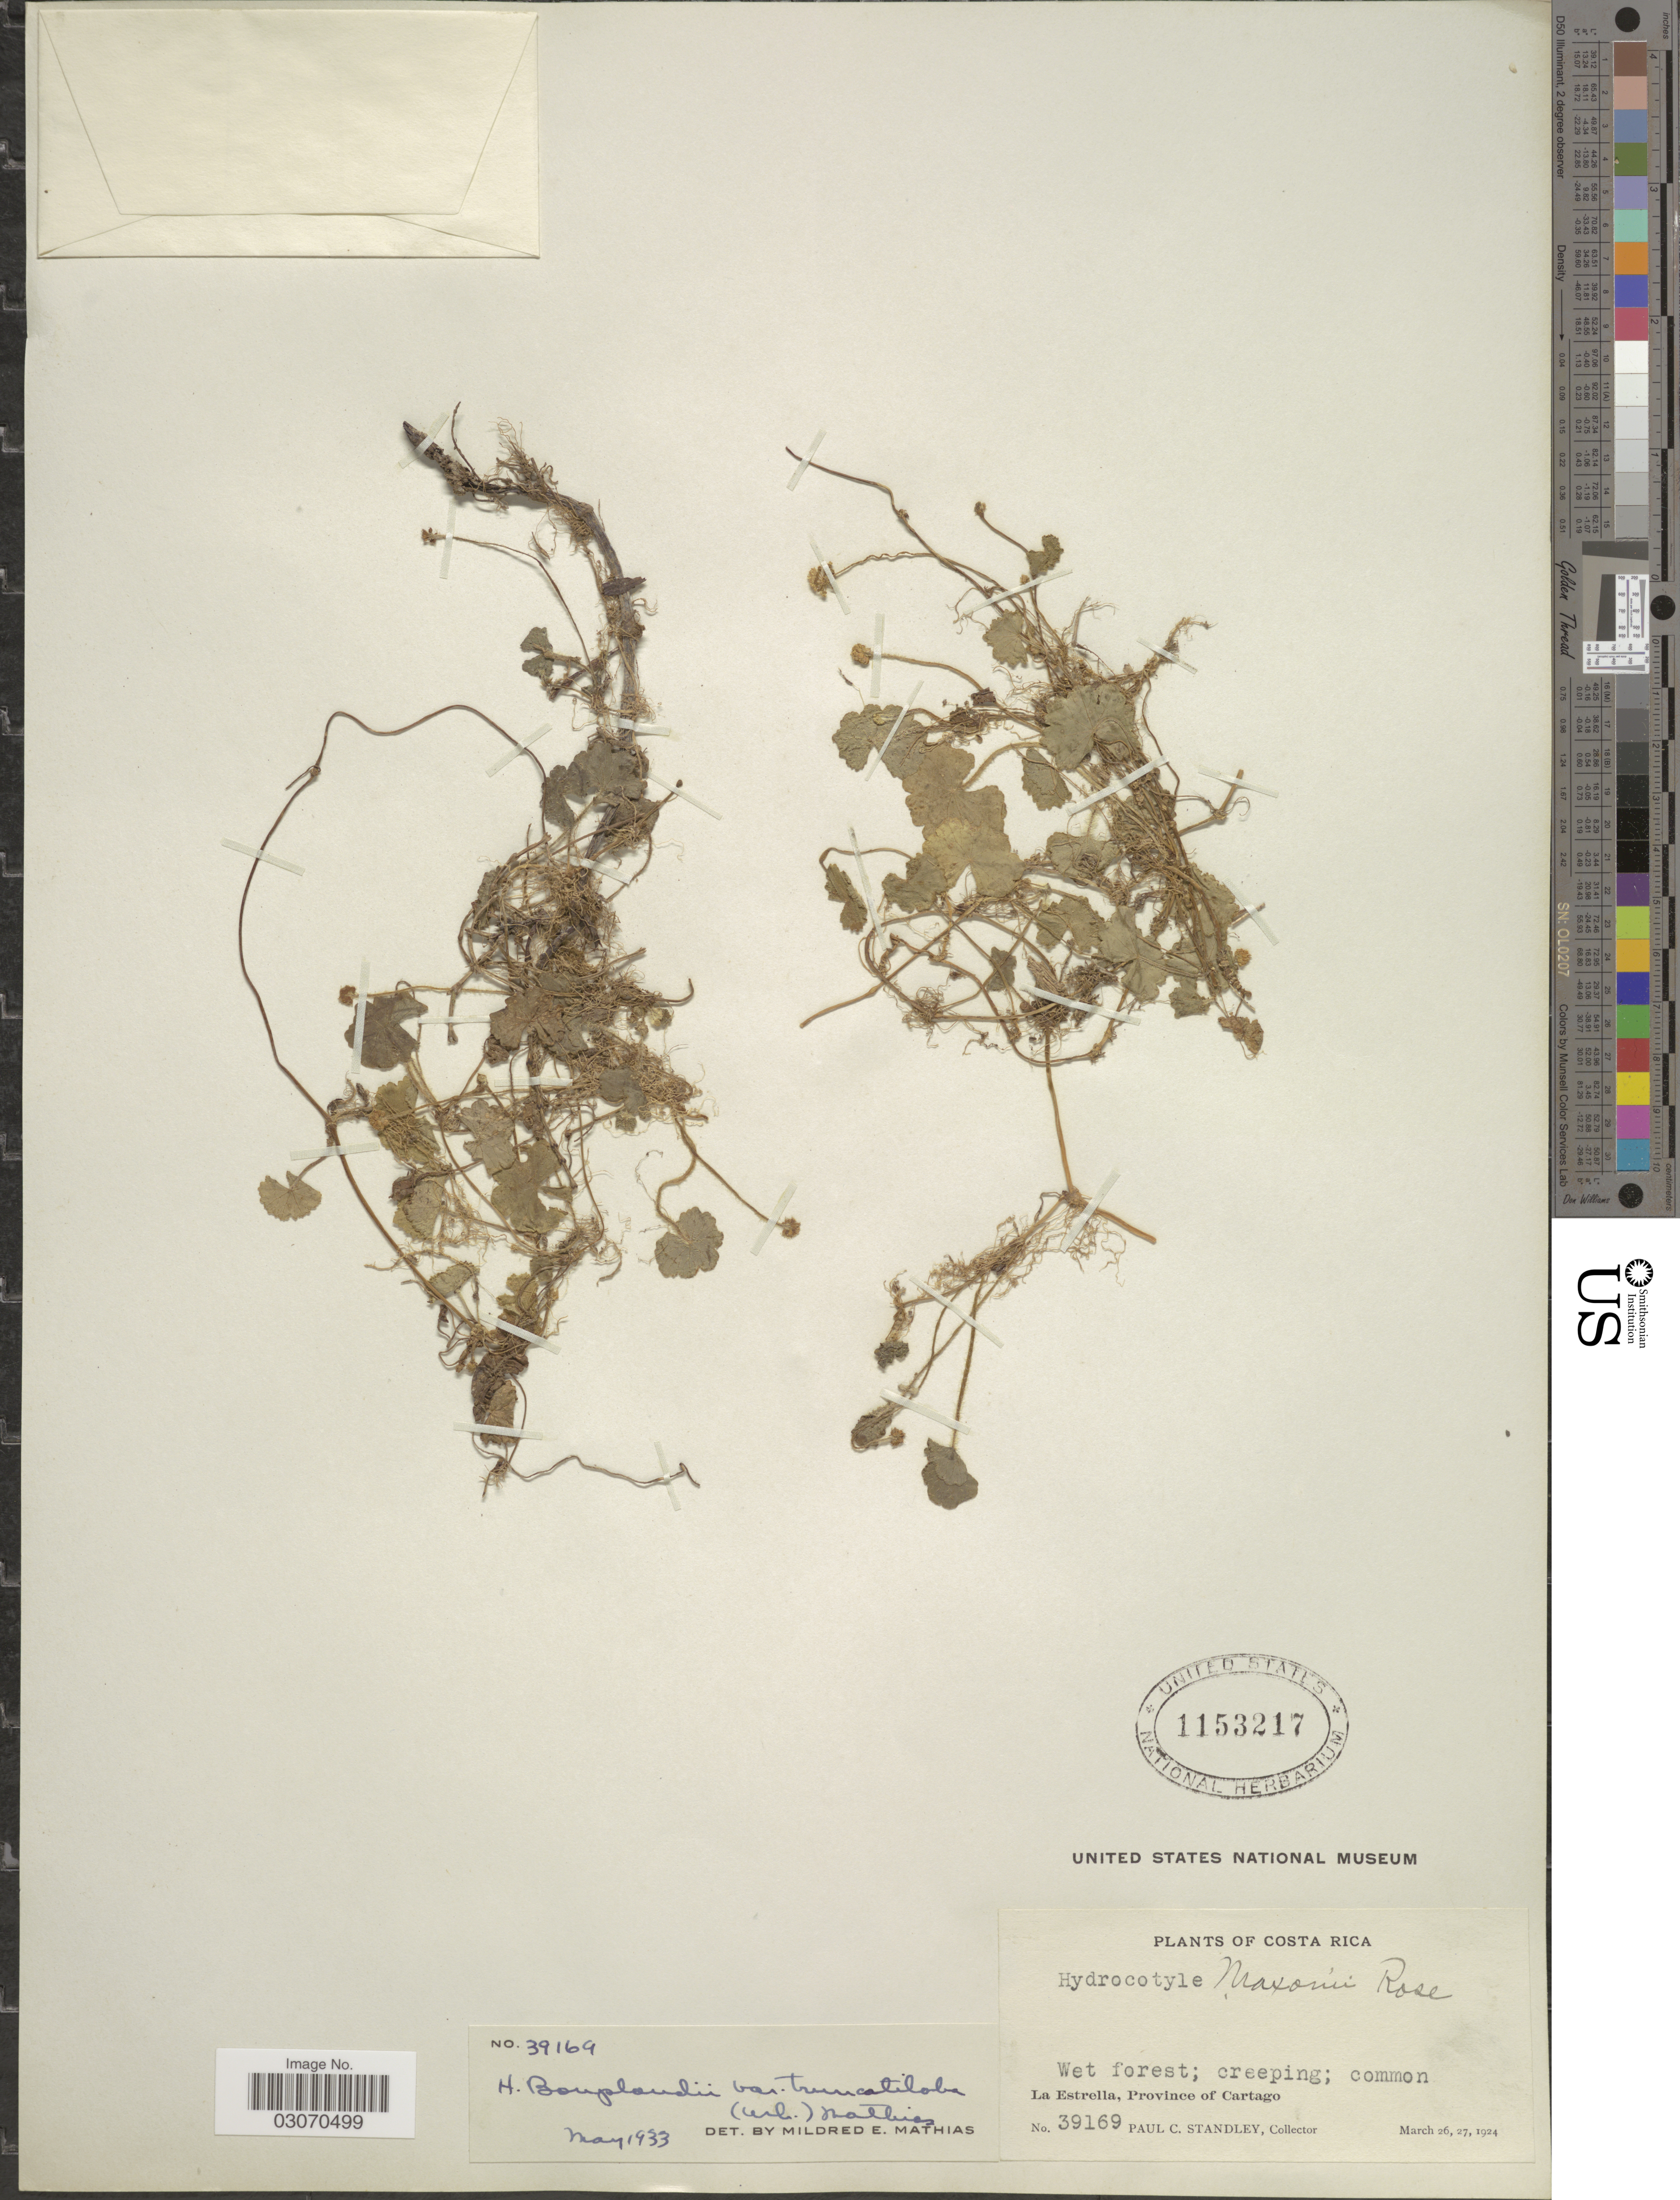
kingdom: Plantae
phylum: Tracheophyta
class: Magnoliopsida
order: Apiales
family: Araliaceae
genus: Hydrocotyle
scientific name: Hydrocotyle leucocephala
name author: Cham. & Schltdl.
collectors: P. C. Standley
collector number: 39169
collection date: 1924-03-26/1924-03-27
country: Costa Rica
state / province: Cartago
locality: La Estrella.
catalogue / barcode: US 1153217